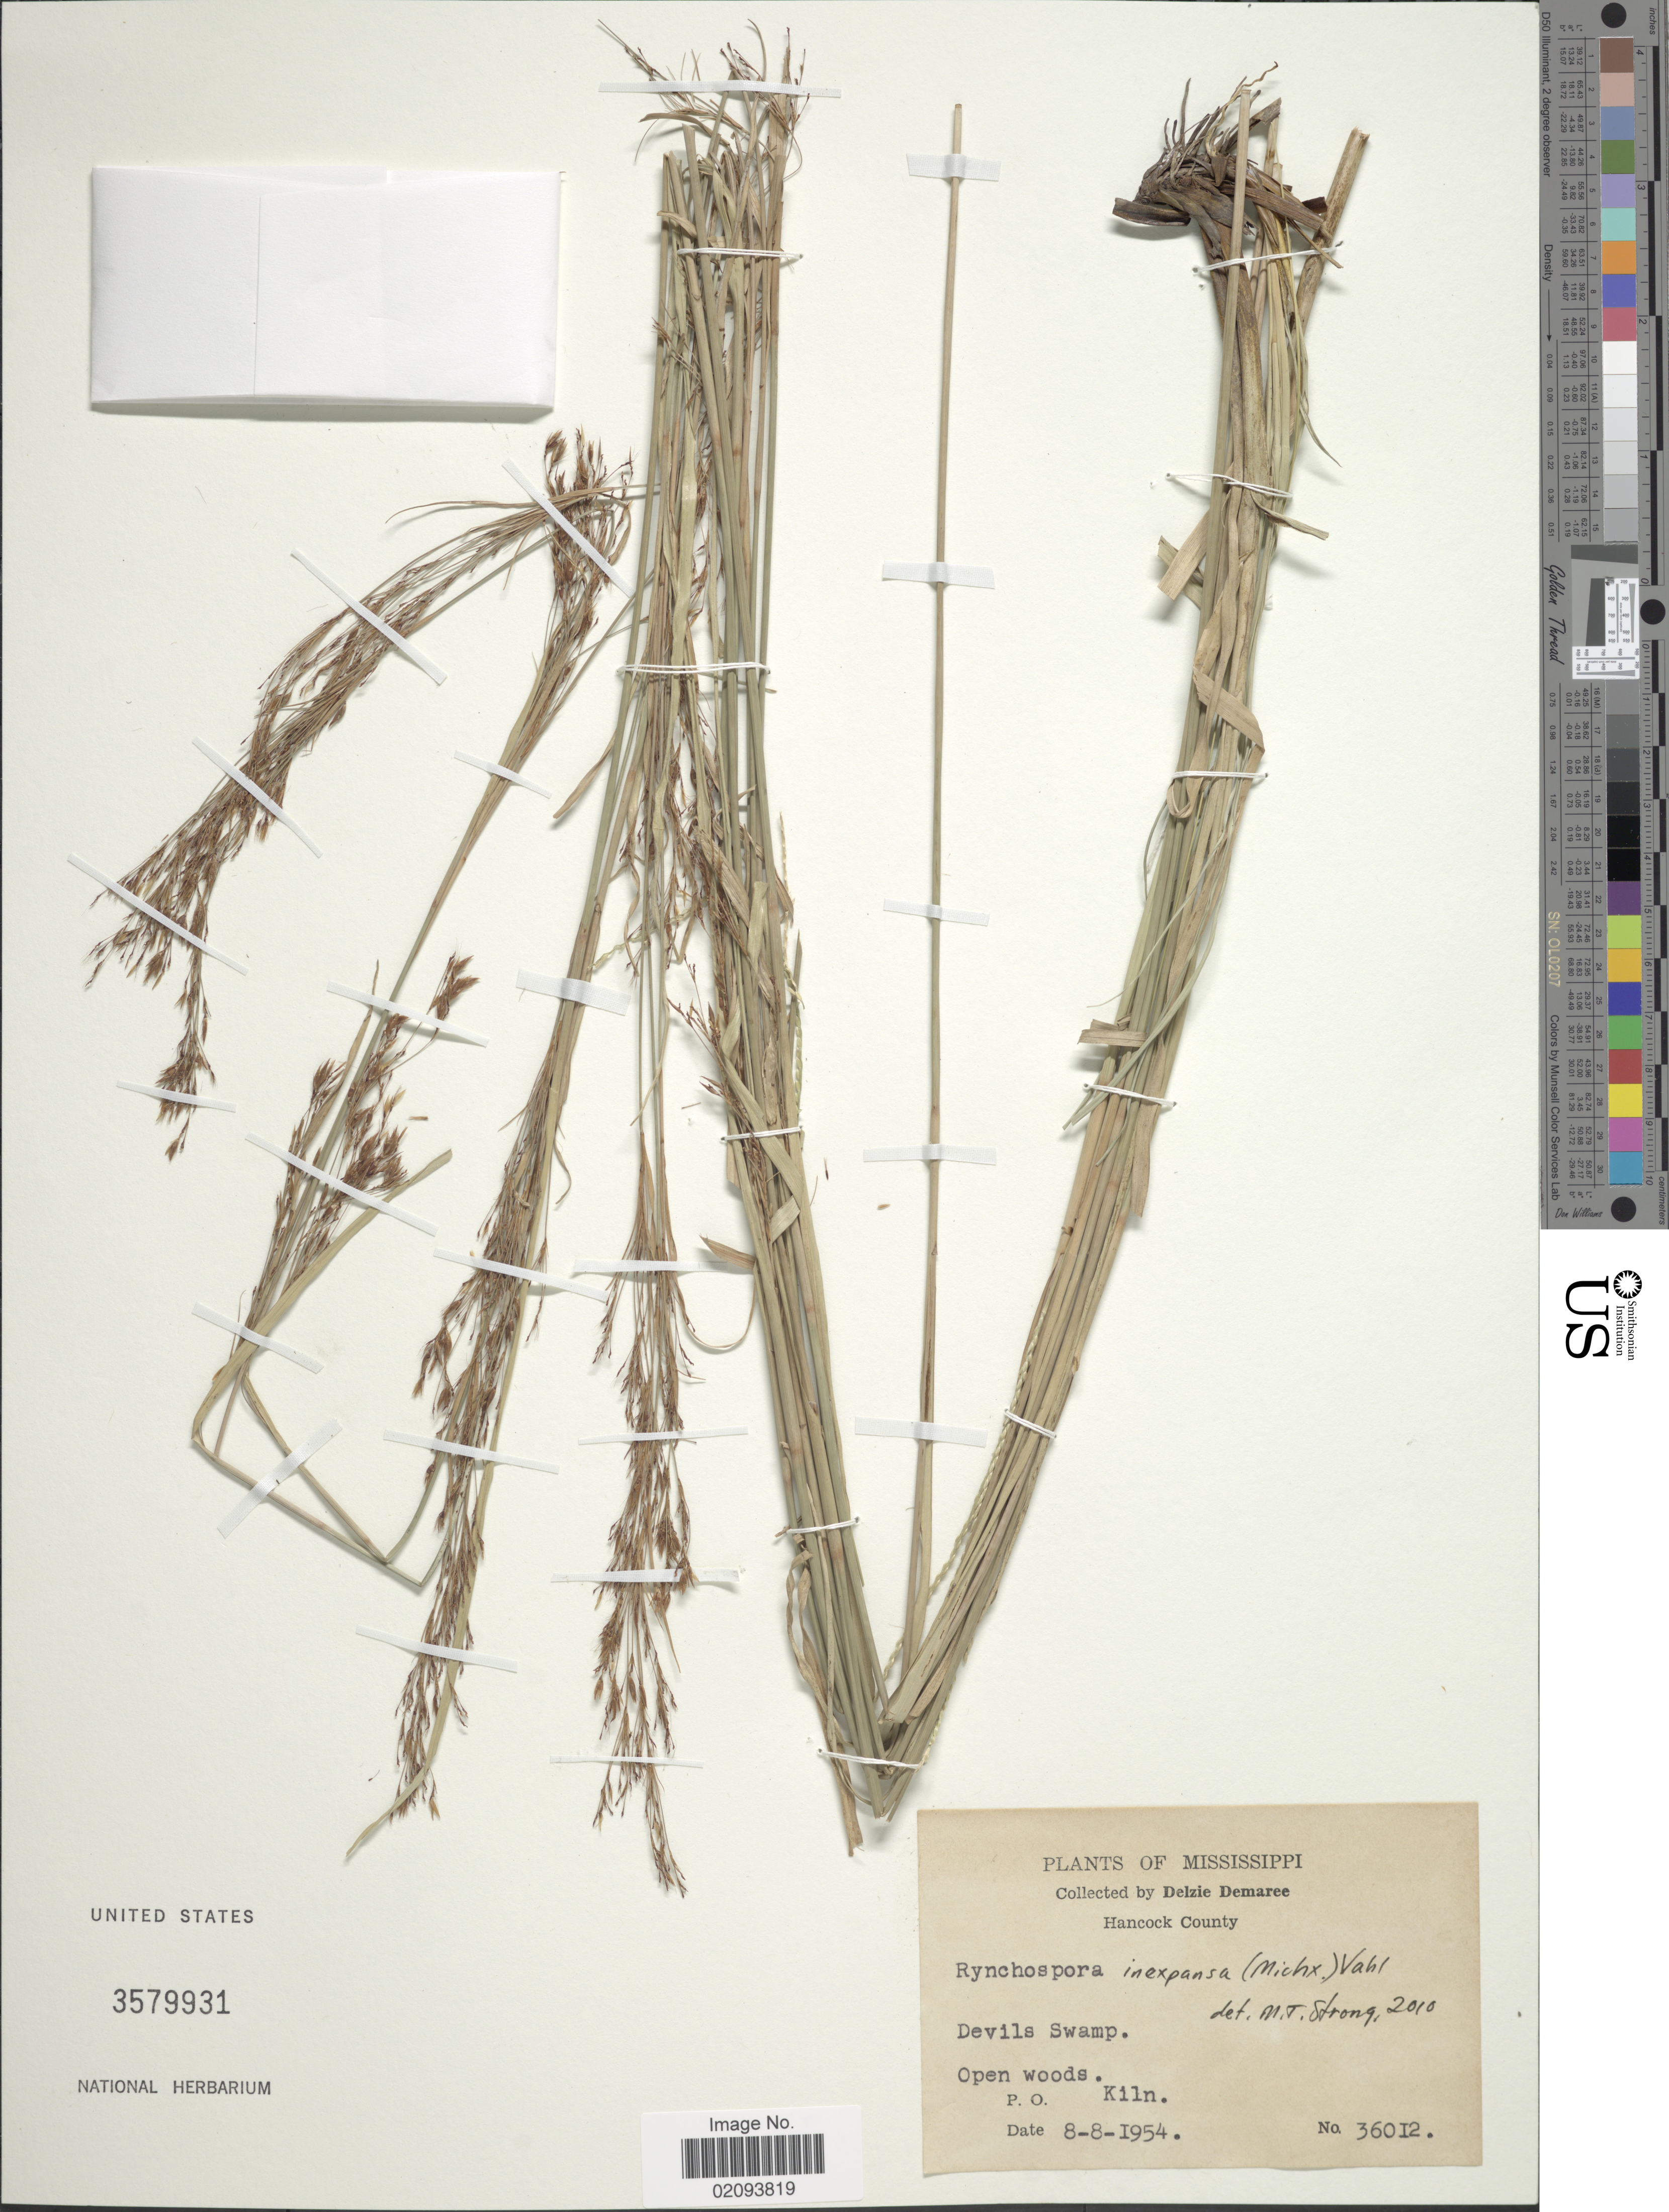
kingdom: Plantae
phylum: Tracheophyta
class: Liliopsida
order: Poales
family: Cyperaceae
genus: Rhynchospora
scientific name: Rhynchospora inexpansa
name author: (Michx.) Vahl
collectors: D. Demaree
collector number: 36012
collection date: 1954-08-08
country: United States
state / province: Mississippi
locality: Hancock County. Devils Swamp. Open woods. P.O. Kiln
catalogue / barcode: US 3579931